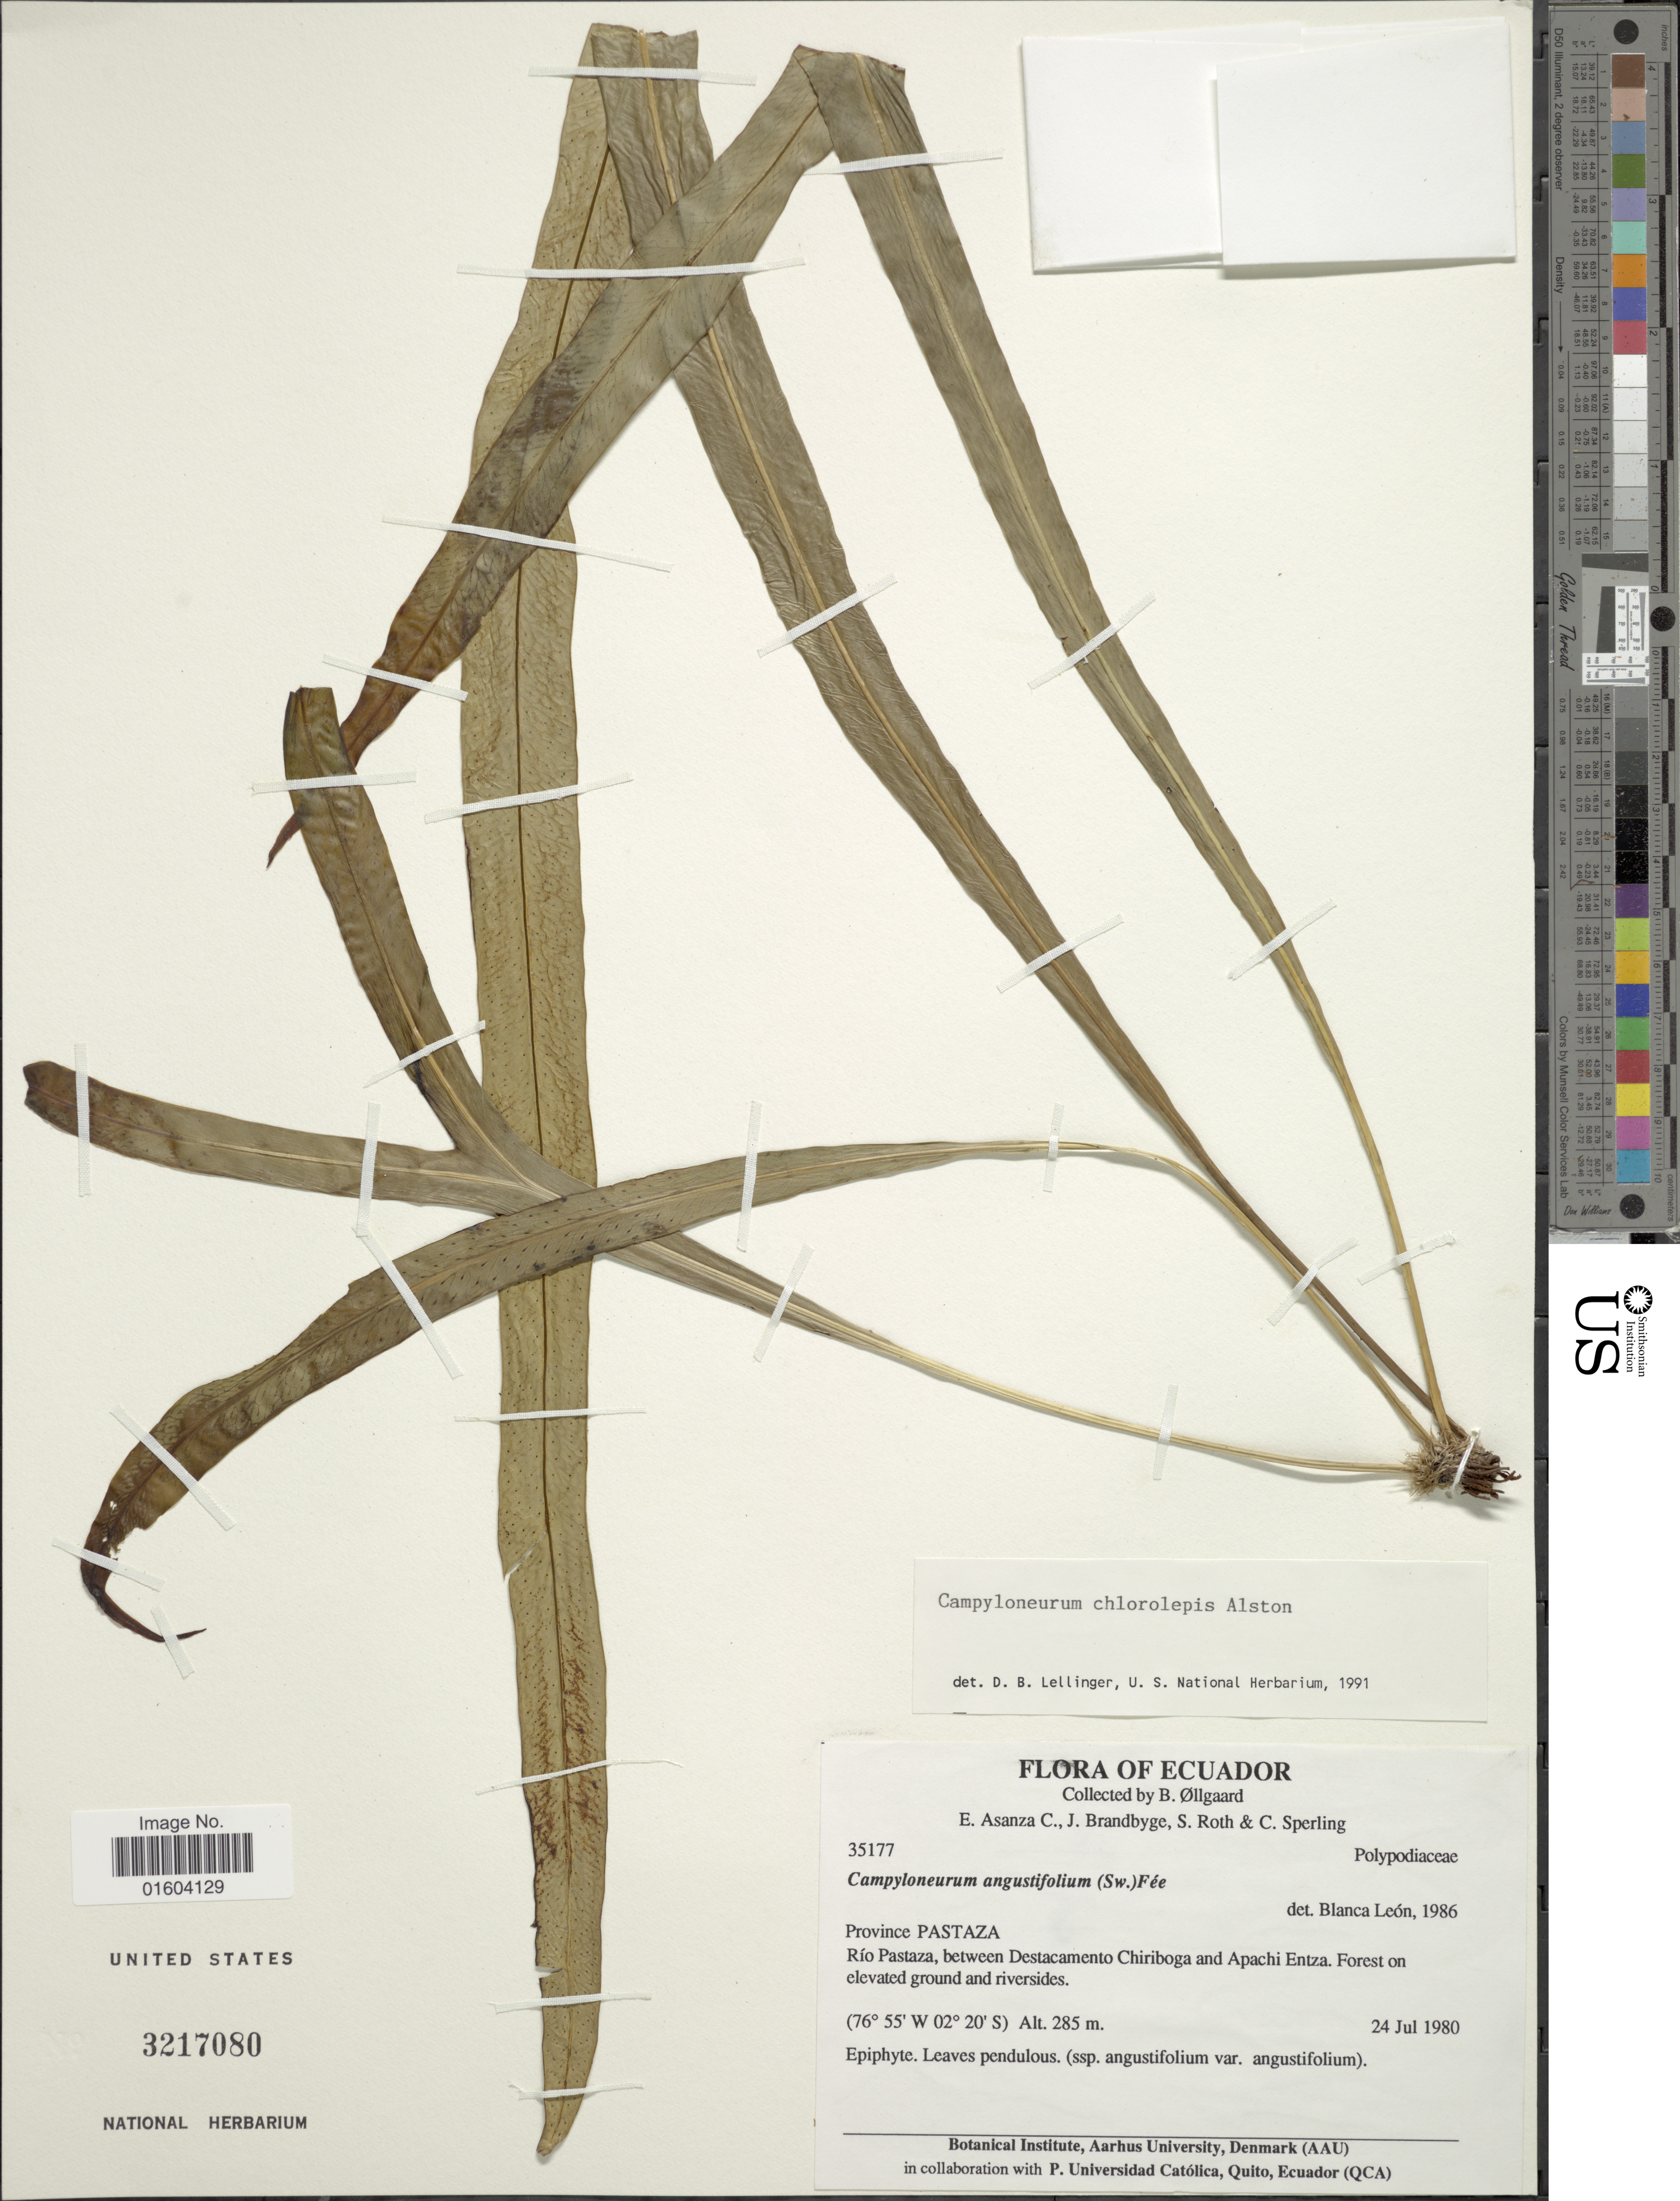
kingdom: Plantae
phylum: Tracheophyta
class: Polypodiopsida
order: Polypodiales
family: Polypodiaceae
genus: Campyloneurum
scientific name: Campyloneurum chlorolepis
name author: Alston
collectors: B. Øllgaard, E. Asanza C., J. Brandbyge, S. Roth & C. Sperling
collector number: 35177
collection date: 1980-07-24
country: Ecuador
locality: Province Pastaza, Rio Pastaza, between Destacamento Chiriboga and Apachi Entza.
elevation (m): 285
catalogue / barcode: US 3217080